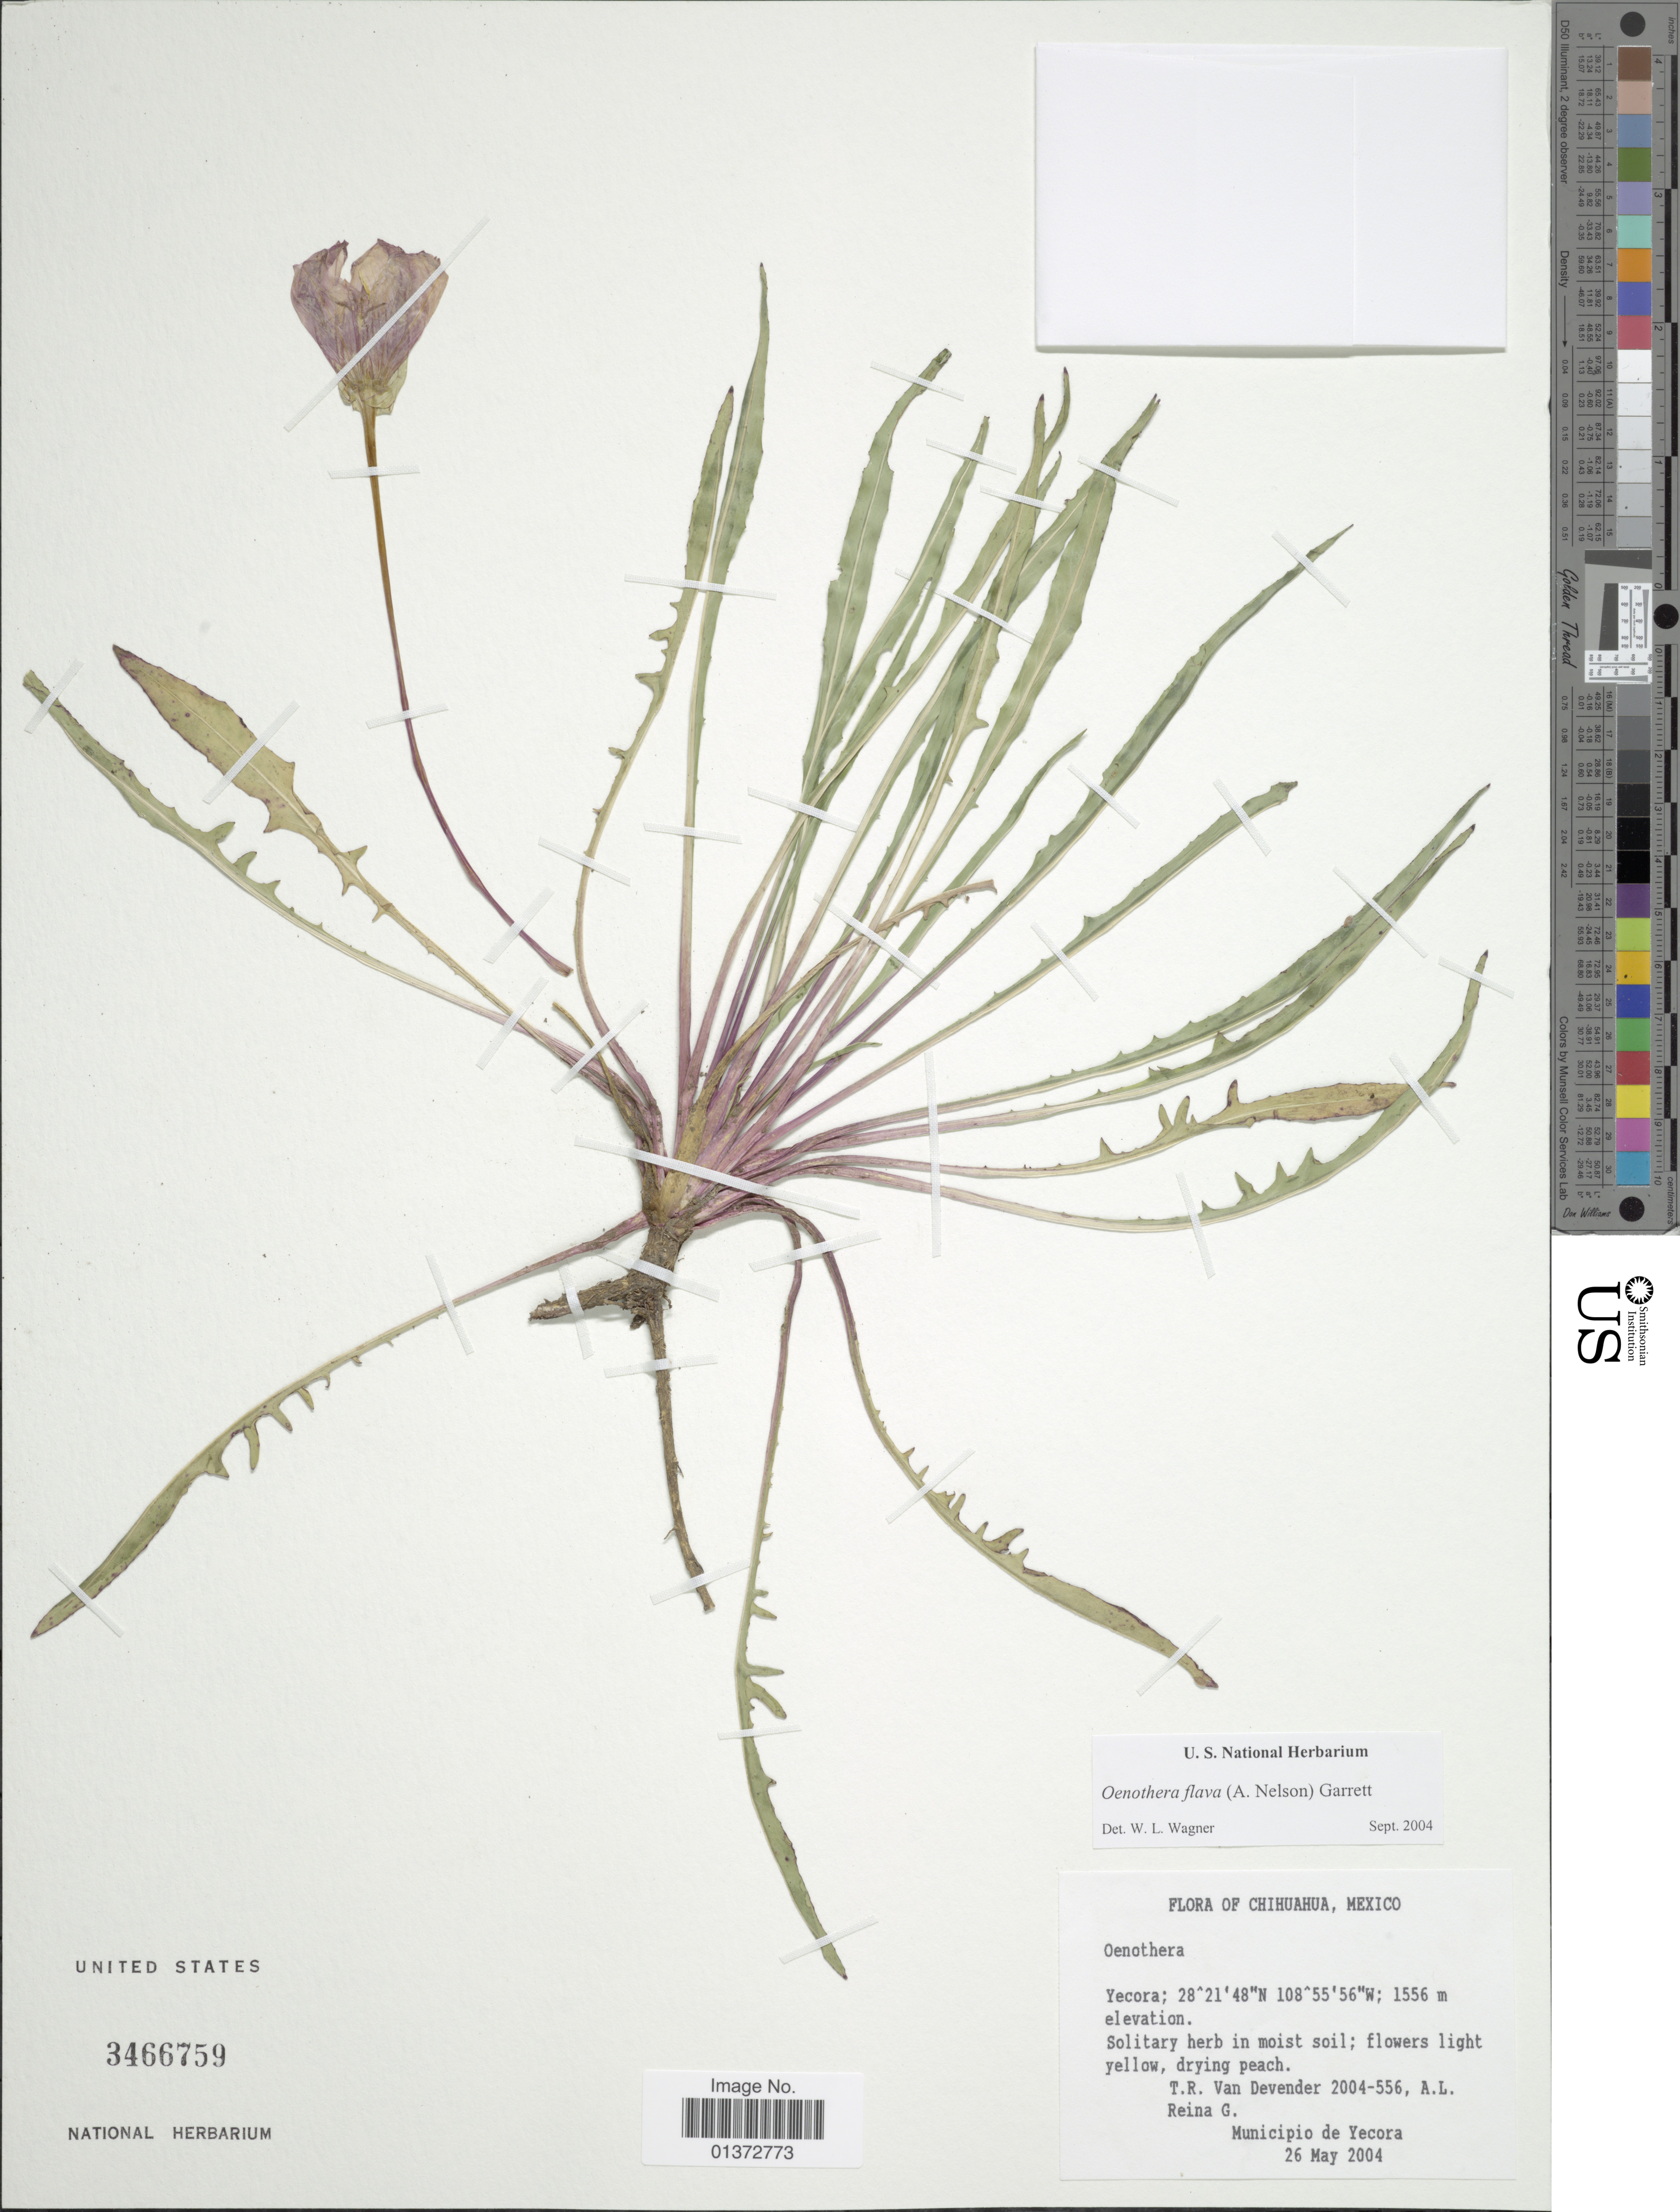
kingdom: Plantae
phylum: Tracheophyta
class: Magnoliopsida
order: Myrtales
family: Onagraceae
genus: Oenothera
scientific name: Oenothera flava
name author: (A. Nelson) Garrett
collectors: T. R. Van Devender & A. L. Reina G.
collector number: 2004-556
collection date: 2004-05-26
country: Mexico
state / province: Chihuahua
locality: Yecora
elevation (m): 1556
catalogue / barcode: US 3466759